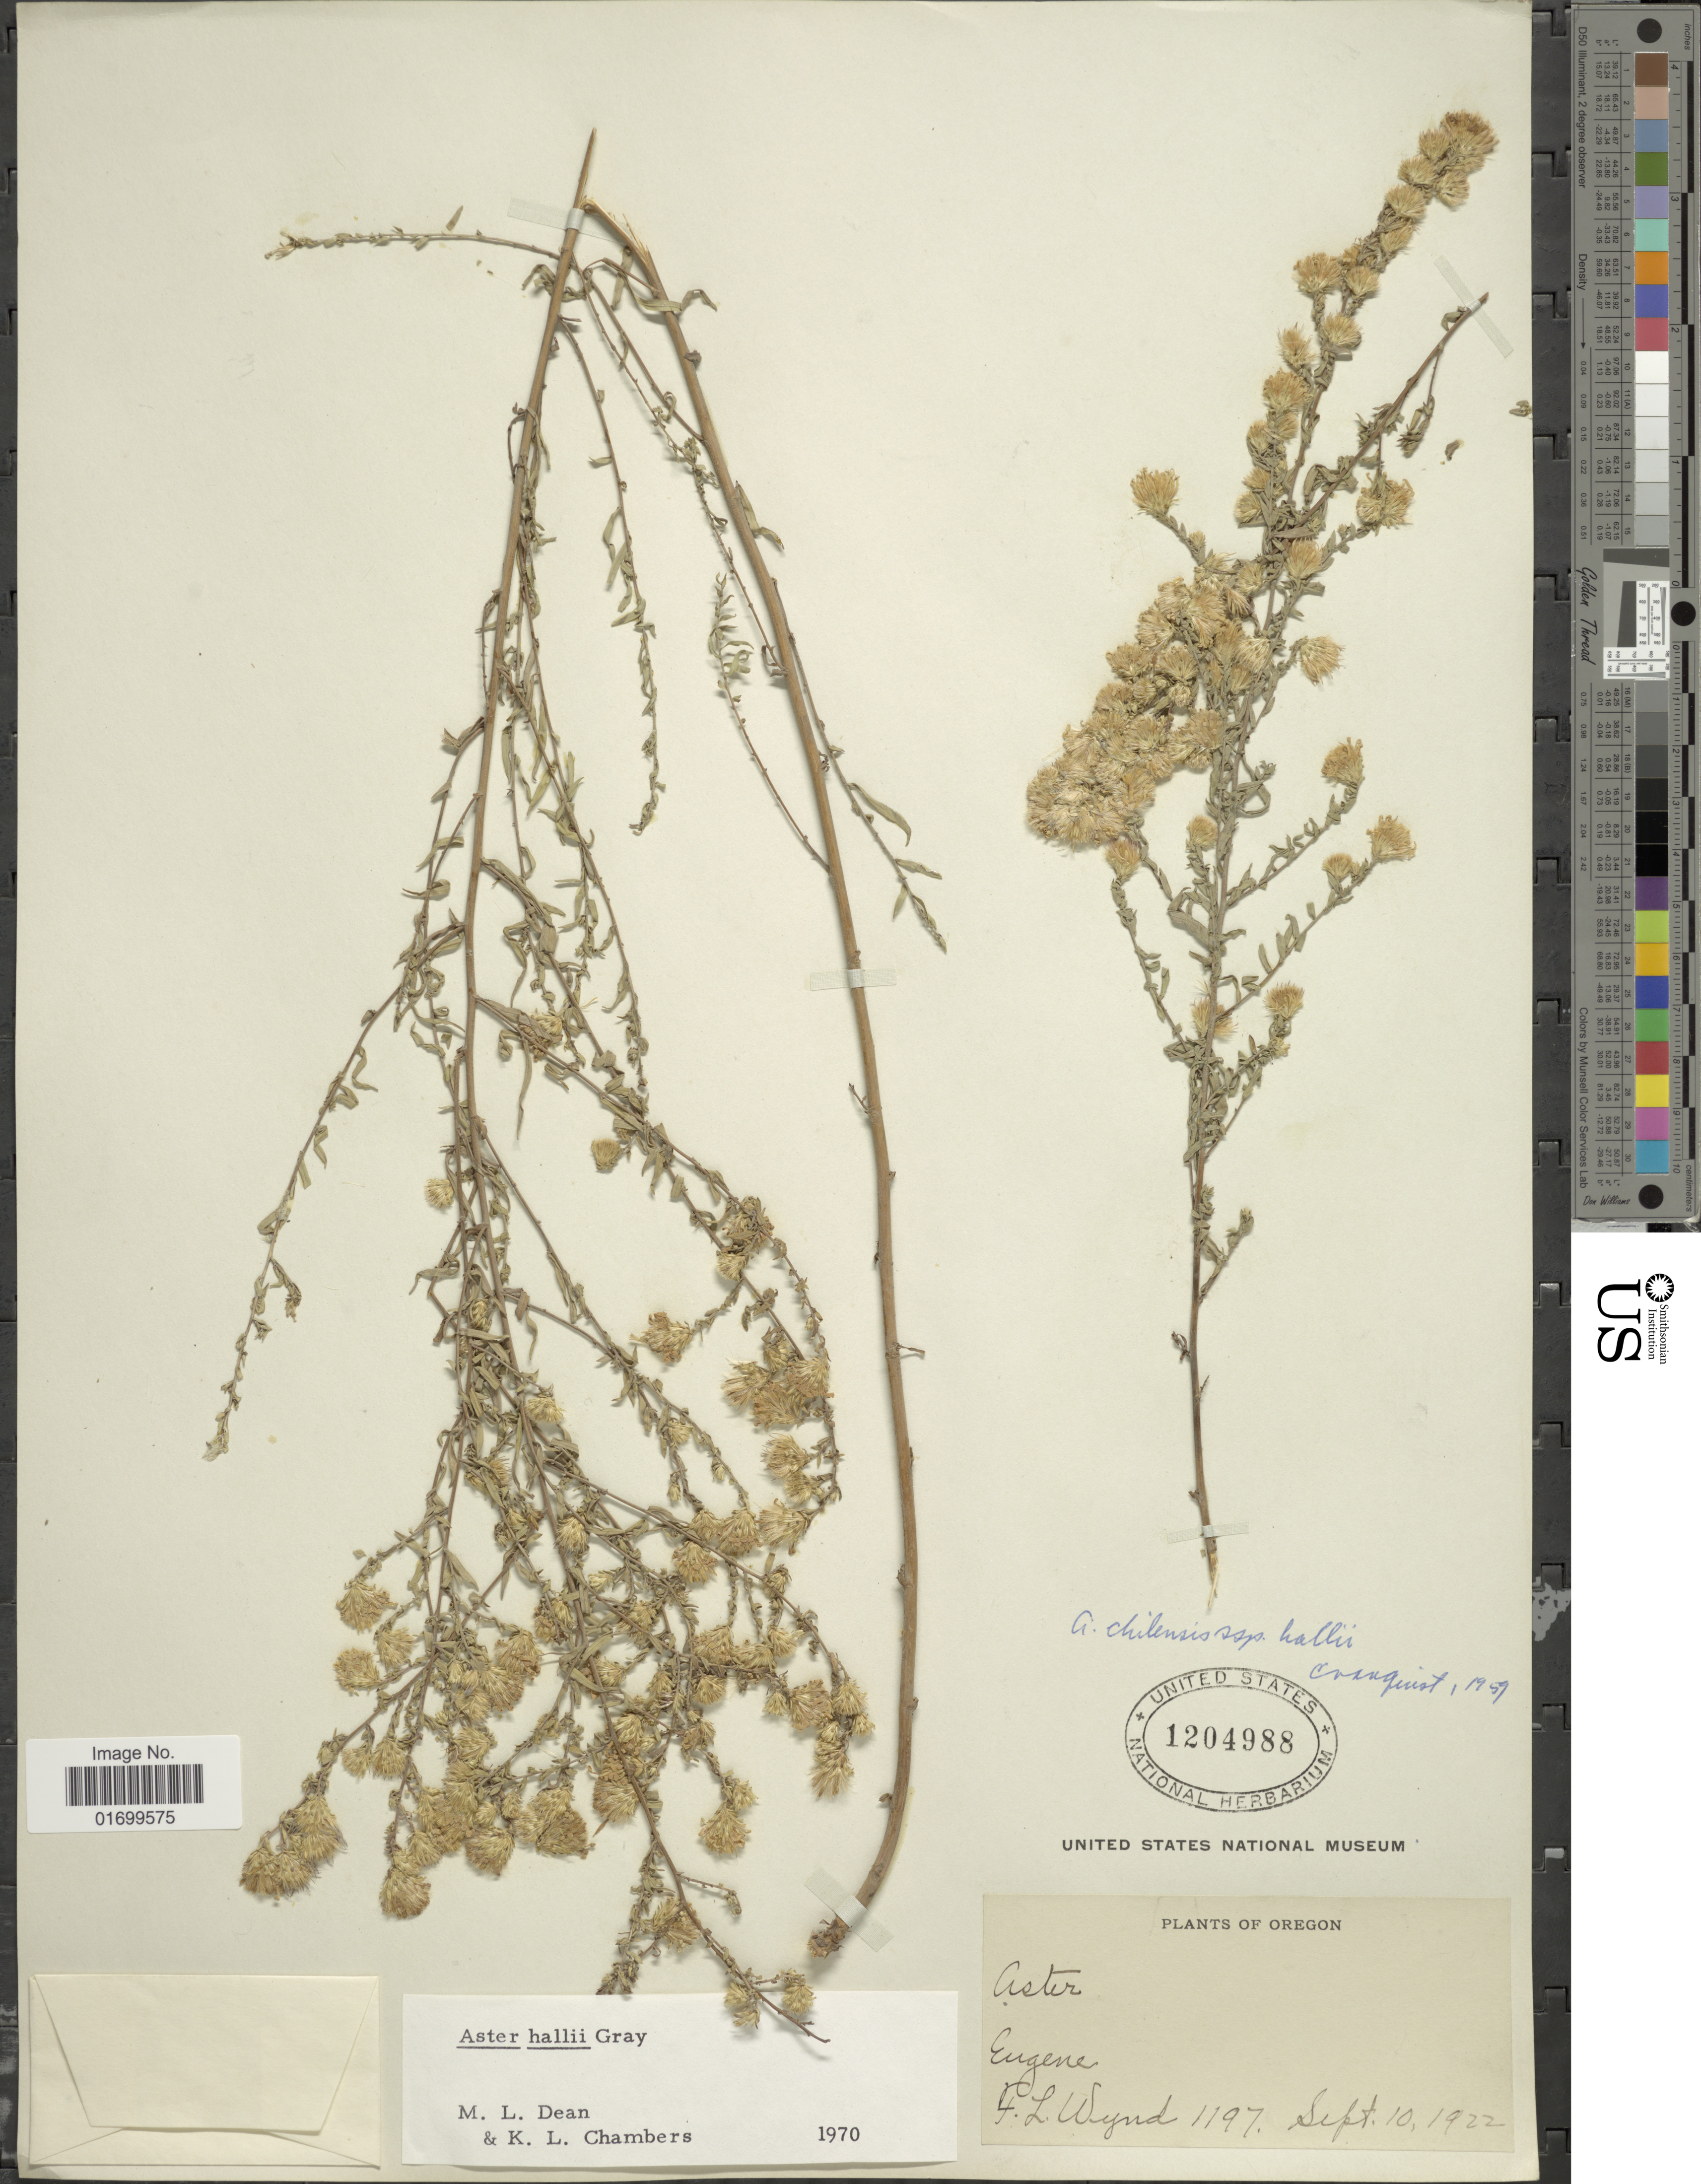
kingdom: Plantae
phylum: Tracheophyta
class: Magnoliopsida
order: Asterales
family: Asteraceae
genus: Symphyotrichum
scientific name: Symphyotrichum hallii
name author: (A. Gray) G.L. Nesom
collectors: F. L. Wynd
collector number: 1197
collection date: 1922-09-10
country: United States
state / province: Oregon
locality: Eugene.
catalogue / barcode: US 1204988